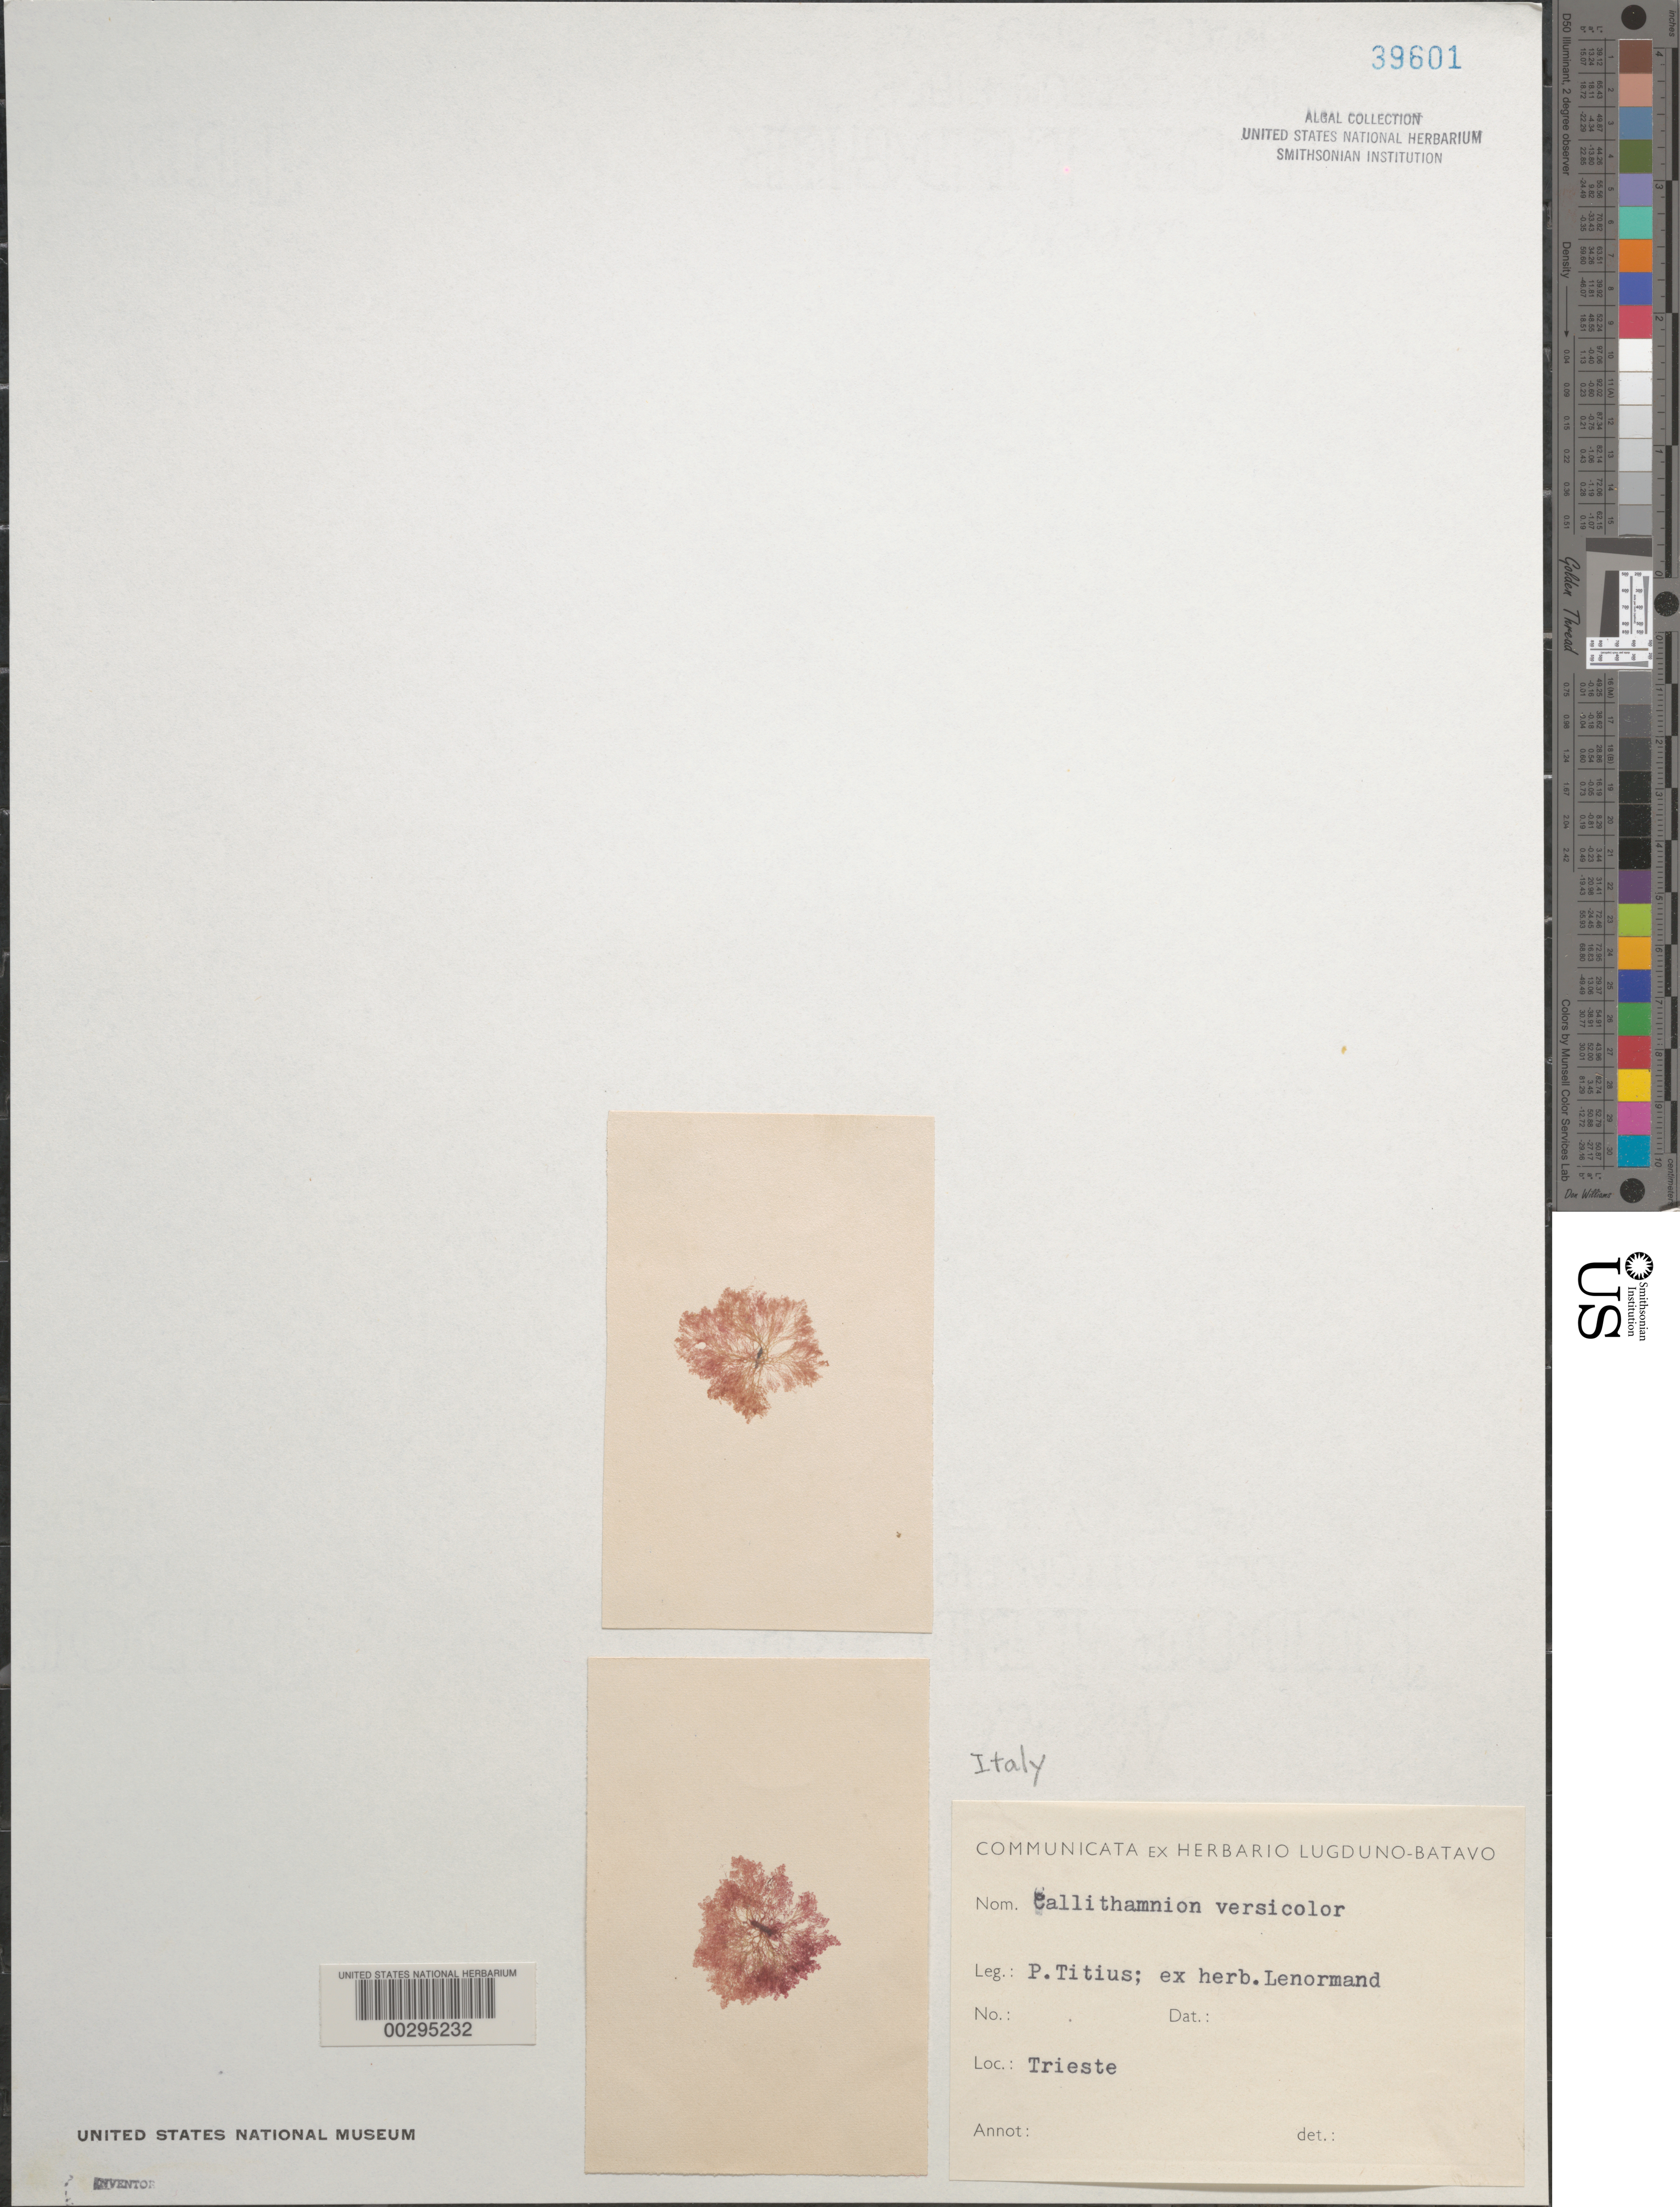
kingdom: Plantae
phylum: Rhodophyta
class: Florideophyceae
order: Ceramiales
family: Callithamniaceae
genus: Callithamnion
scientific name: Callithamnion corymbosum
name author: (Sm.) Lyngb.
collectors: P. Titius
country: Italy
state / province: Friuli-venezia Giulia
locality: Trieste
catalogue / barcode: US 39601